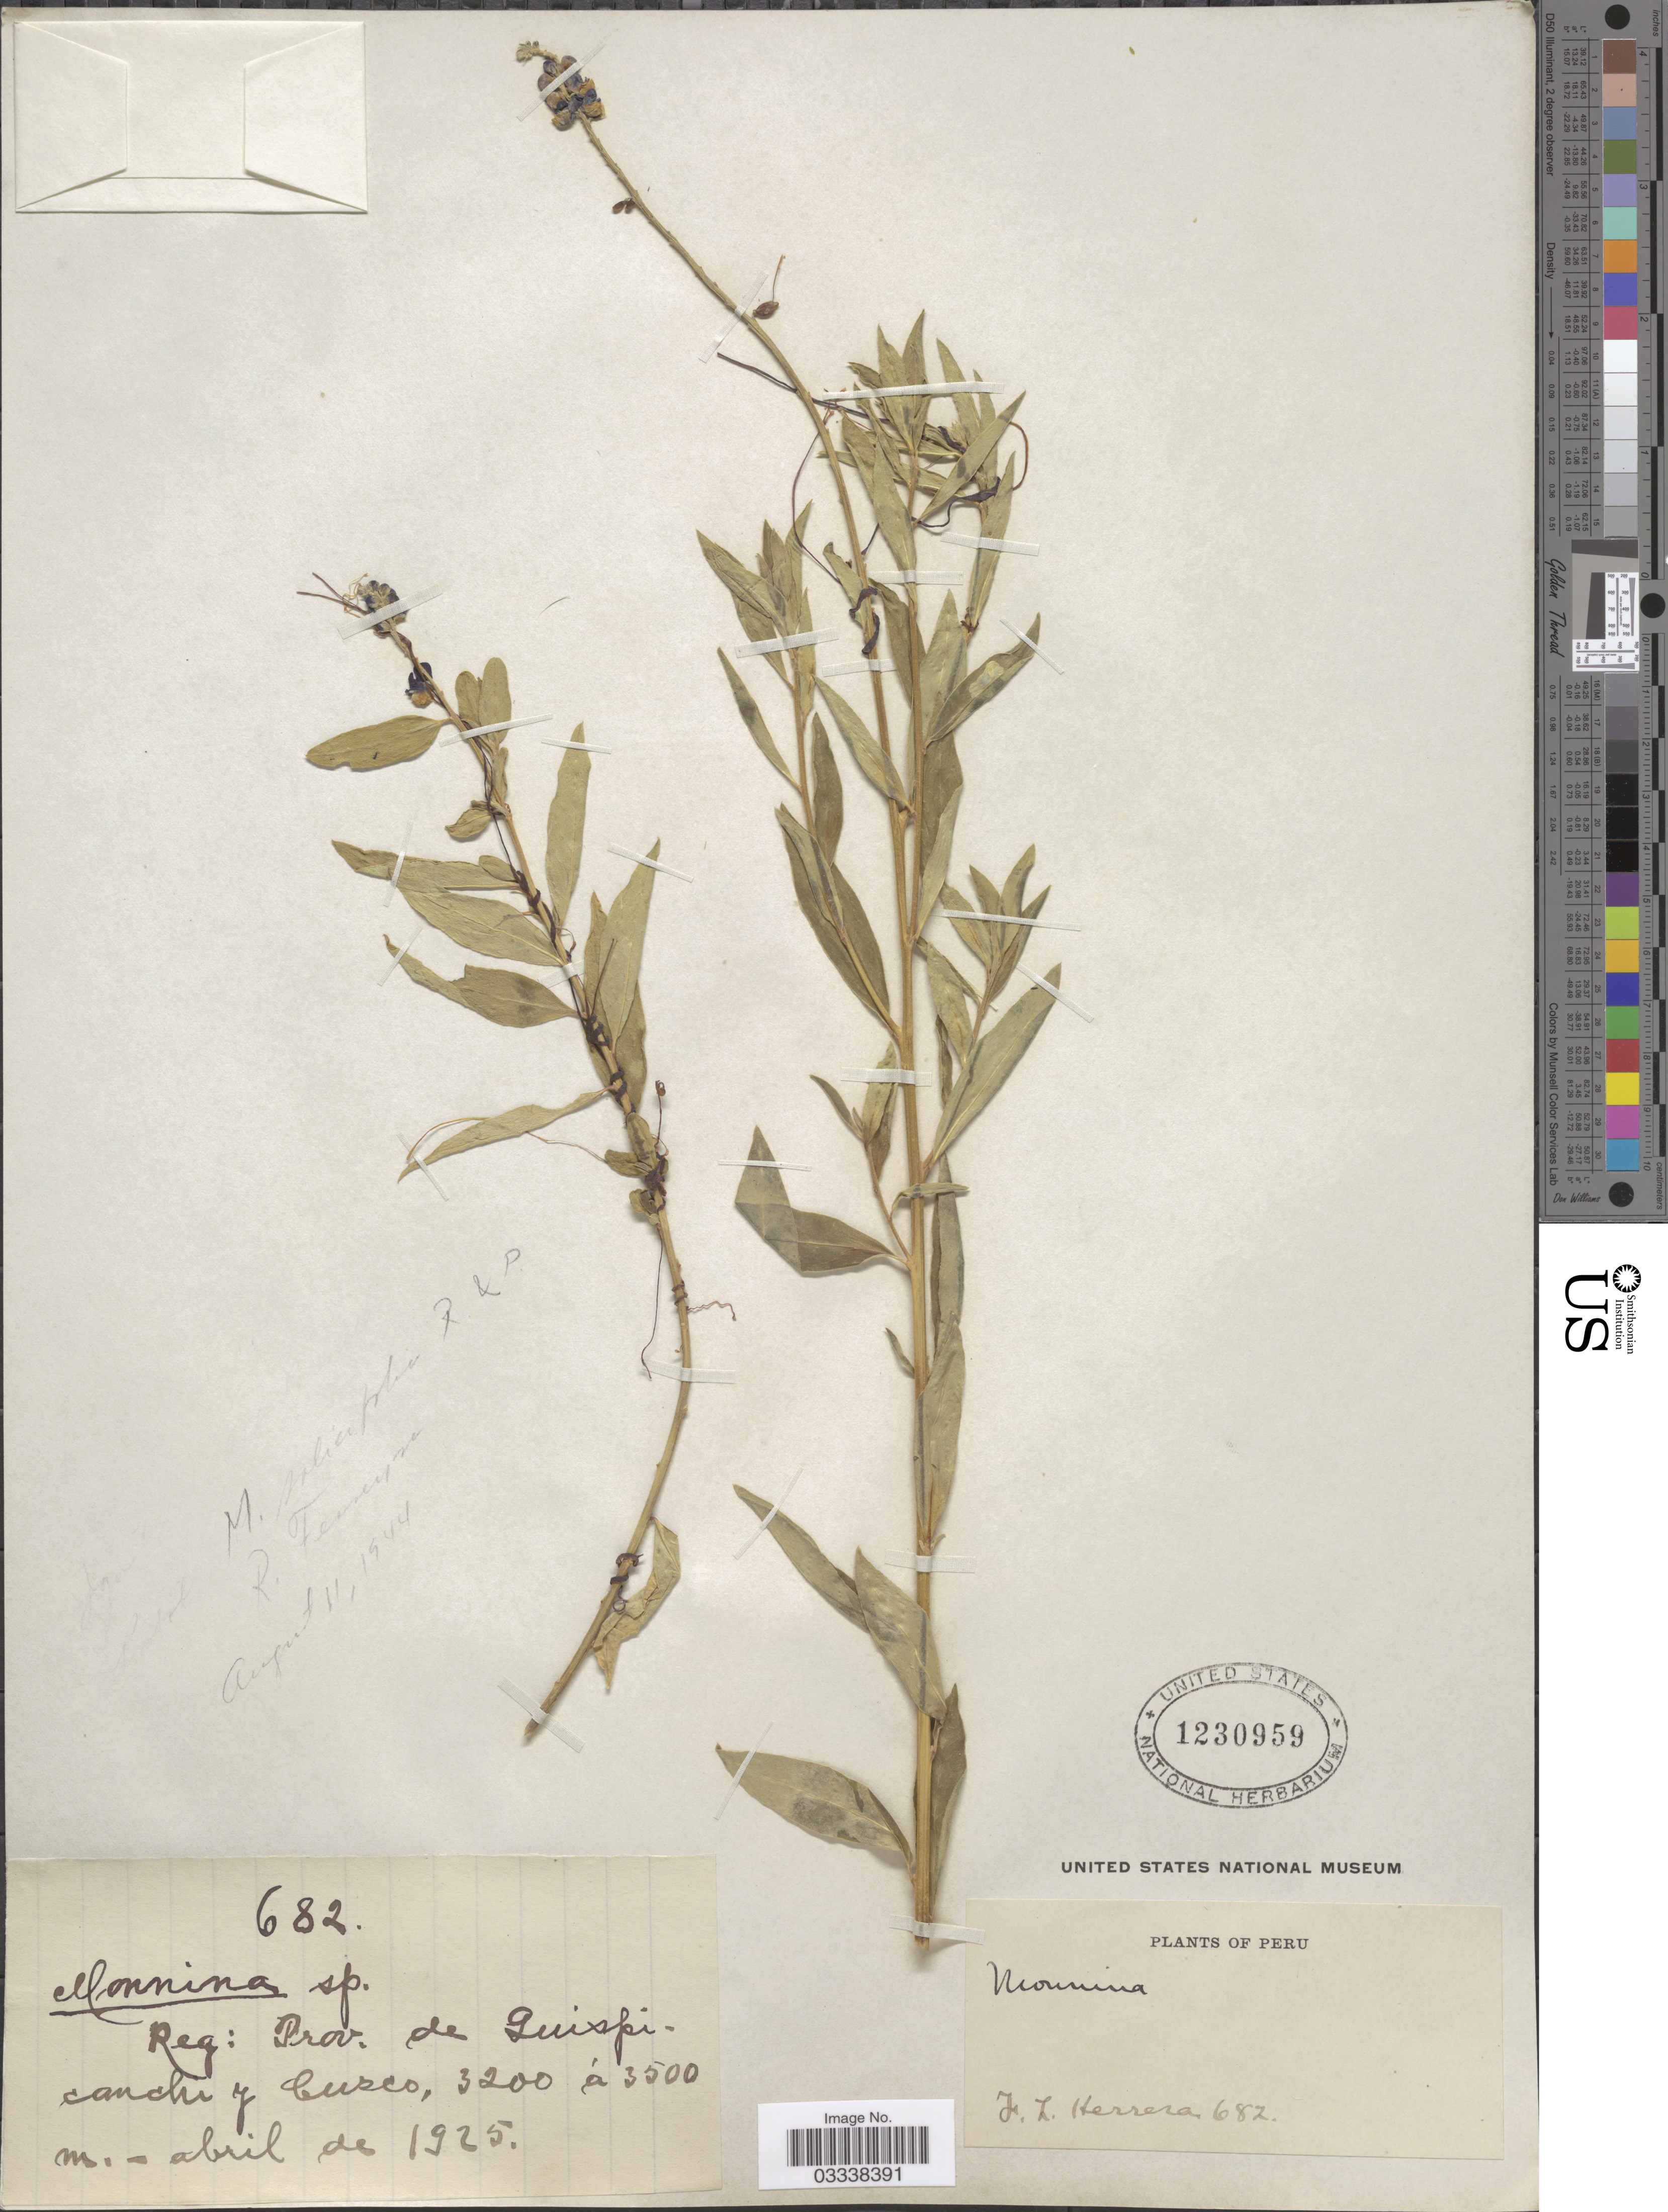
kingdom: Plantae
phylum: Tracheophyta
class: Magnoliopsida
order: Fabales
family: Polygalaceae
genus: Monnina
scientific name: Monnina salicifolia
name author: Ruiz & Pav.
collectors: F. L. Herrera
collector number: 682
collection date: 1925-04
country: Peru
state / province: Cusco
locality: Prov. de Quispicanchi y Cuzco.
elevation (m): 3200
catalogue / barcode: US 1230959